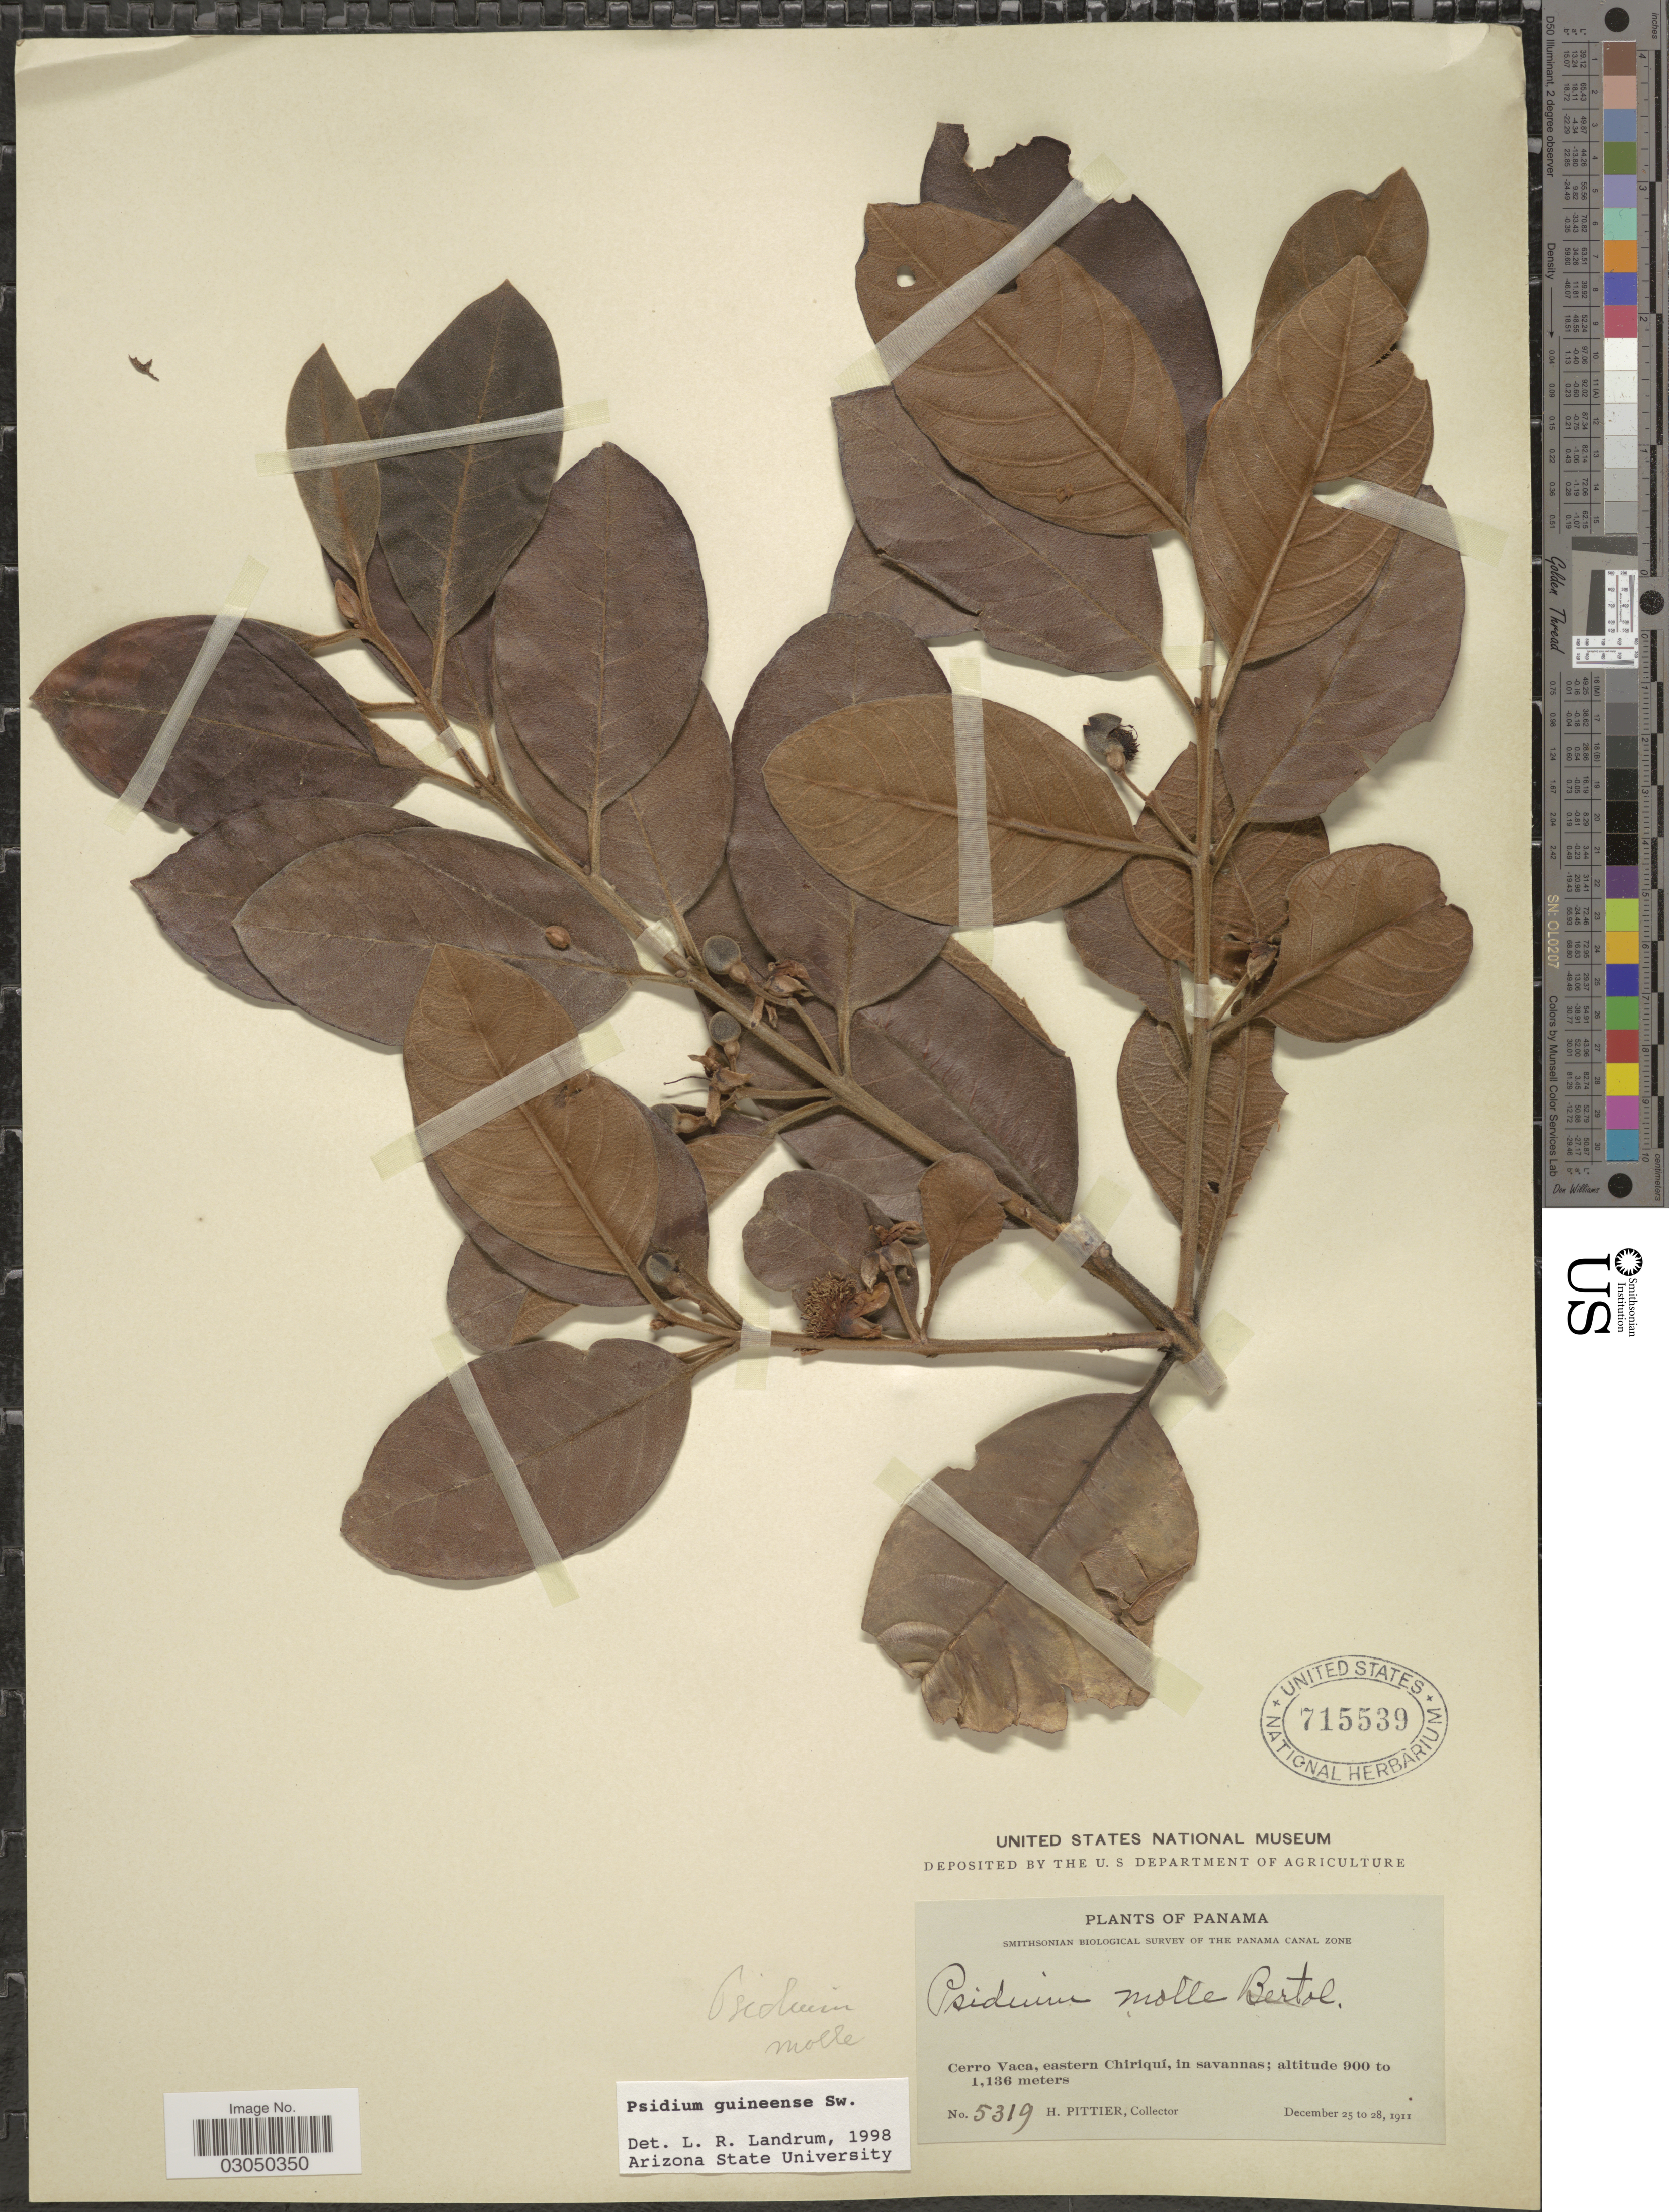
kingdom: Plantae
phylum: Tracheophyta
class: Magnoliopsida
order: Myrtales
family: Myrtaceae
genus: Psidium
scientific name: Psidium guineense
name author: Sw.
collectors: H. F. Pittier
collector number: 5319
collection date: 1911-12-25/1911-12-28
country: Panama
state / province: Chiriqui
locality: Cerro Vaca, eastern Chiriquí, in savannas.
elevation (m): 900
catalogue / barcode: US 715539